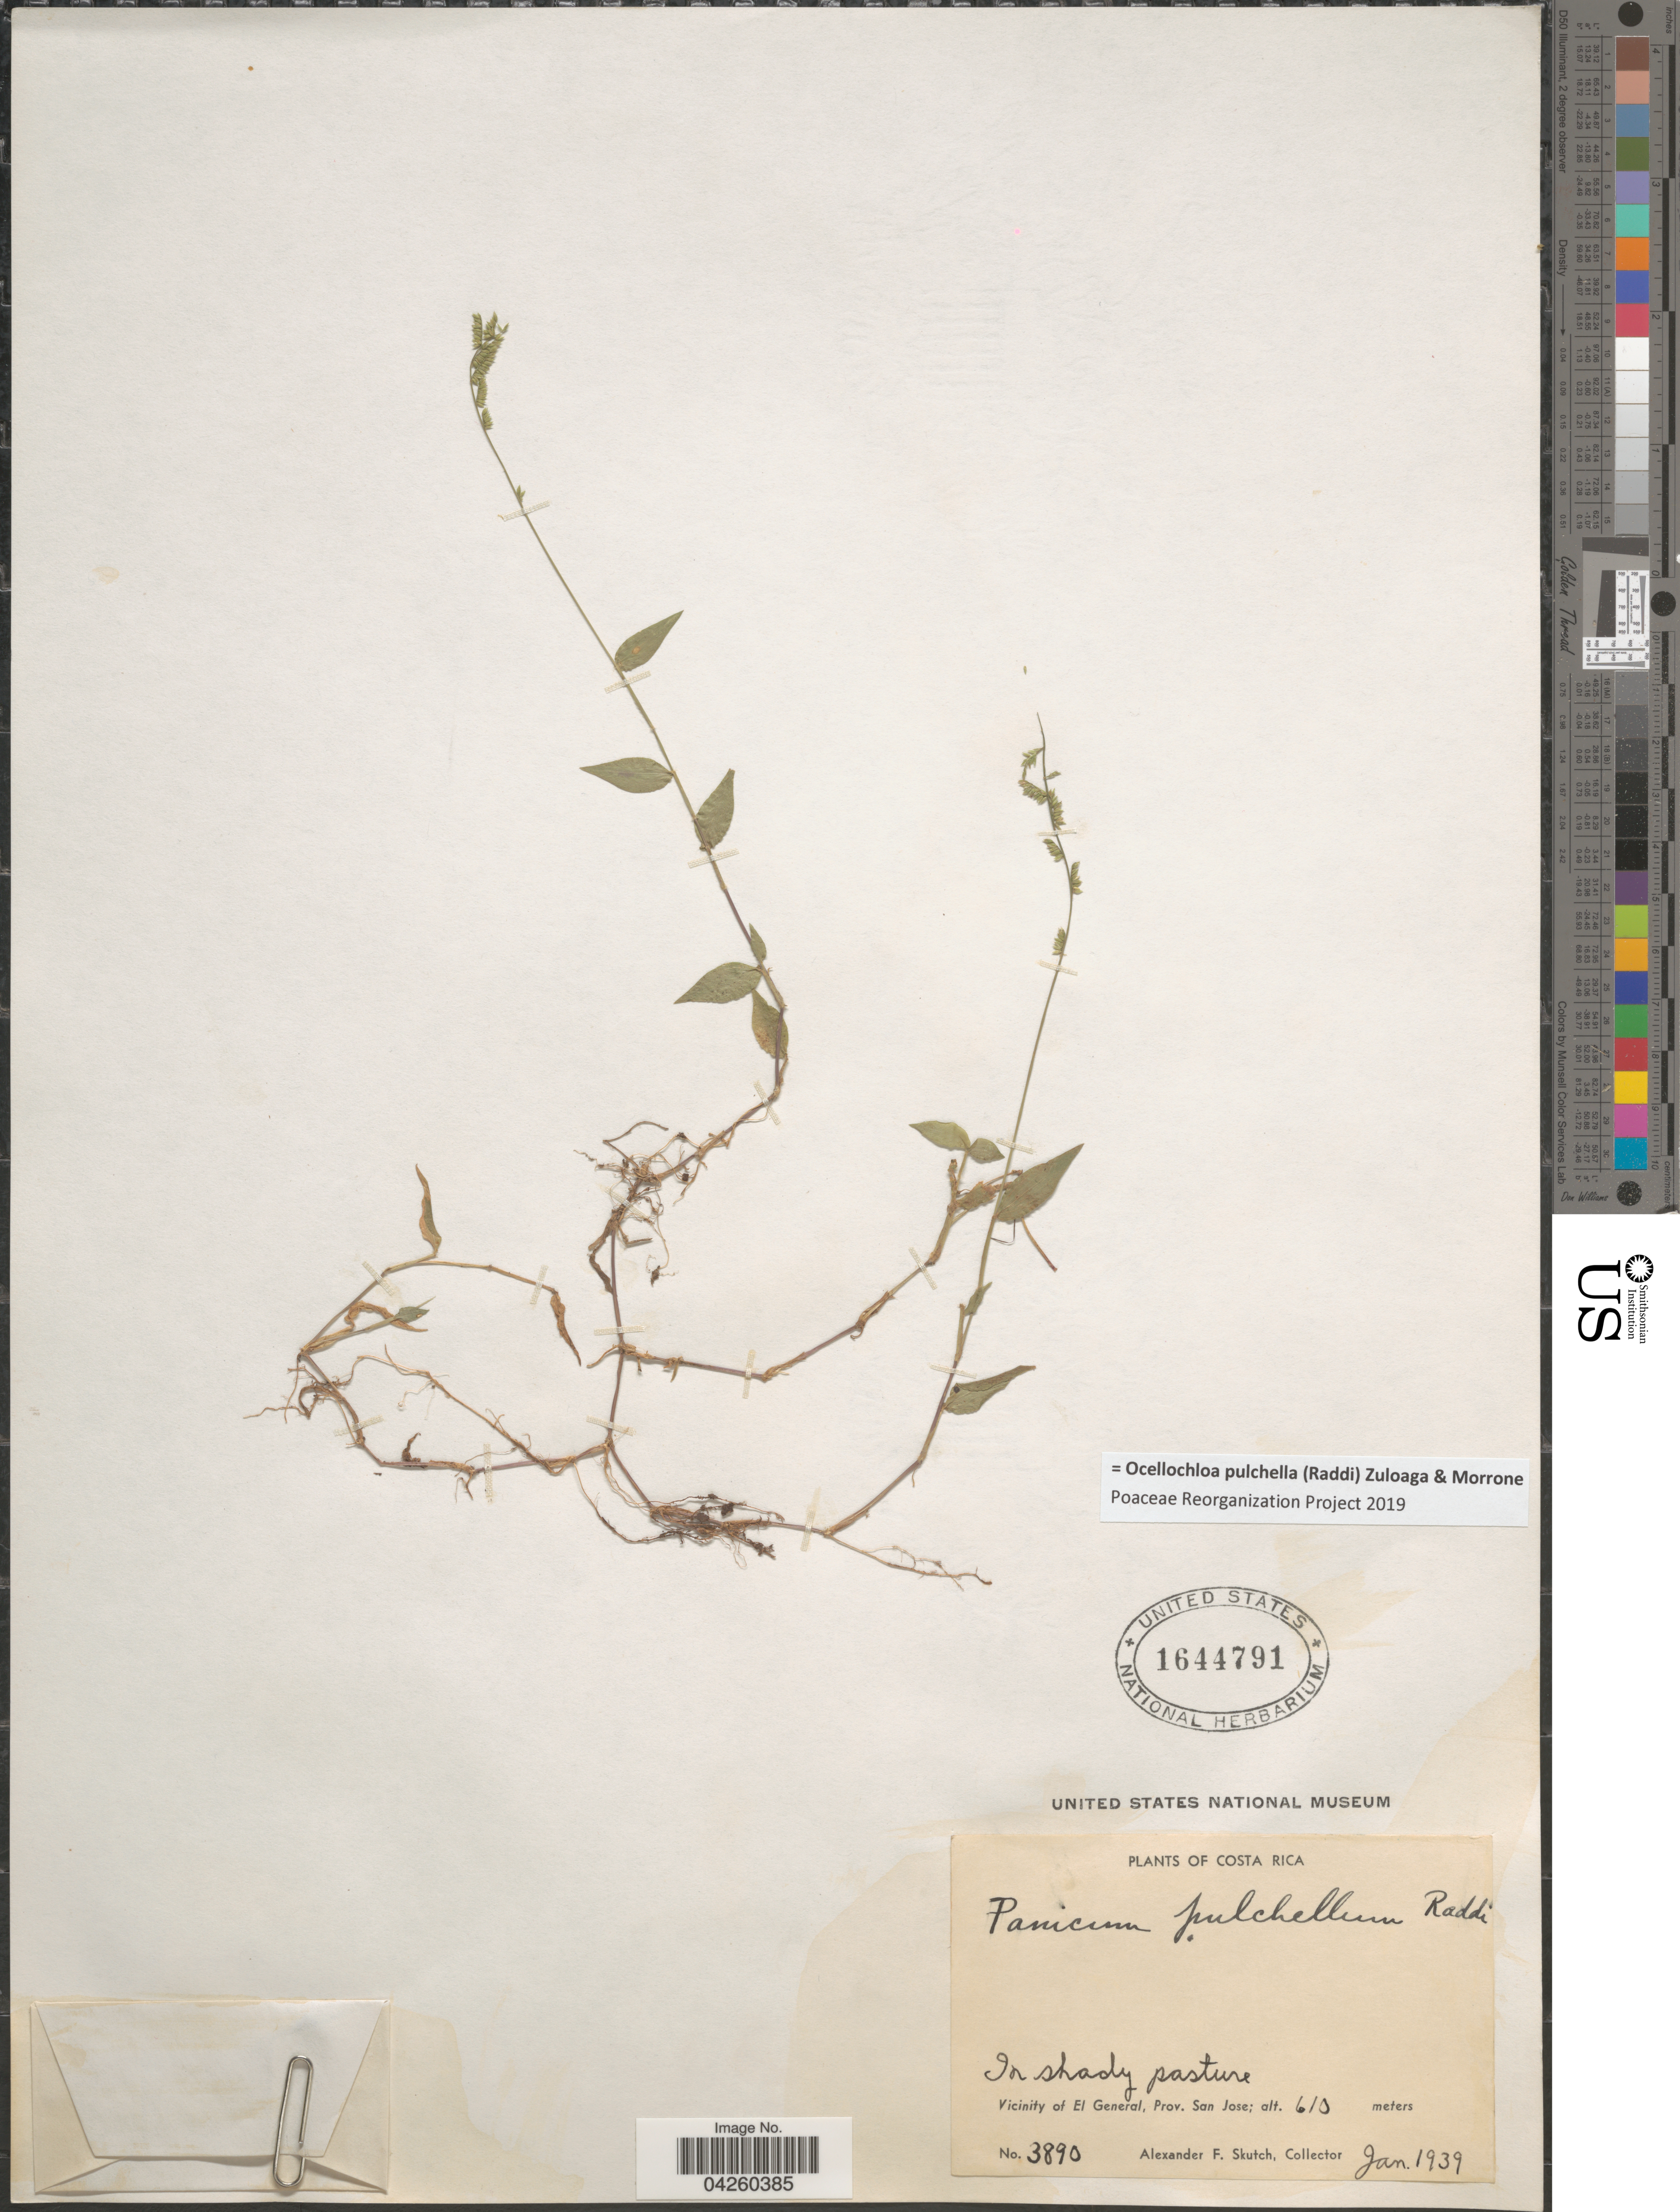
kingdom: Plantae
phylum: Tracheophyta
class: Liliopsida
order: Poales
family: Poaceae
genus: Ocellochloa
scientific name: Ocellochloa pulchella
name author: (Raddi) Zuloaga & Morrone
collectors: A. F. Skutch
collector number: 3890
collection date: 1939-01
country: Costa Rica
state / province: San José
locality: In shady pasture. Vicinity of El General, Prov. San Jose.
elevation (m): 610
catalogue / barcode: US 1644791